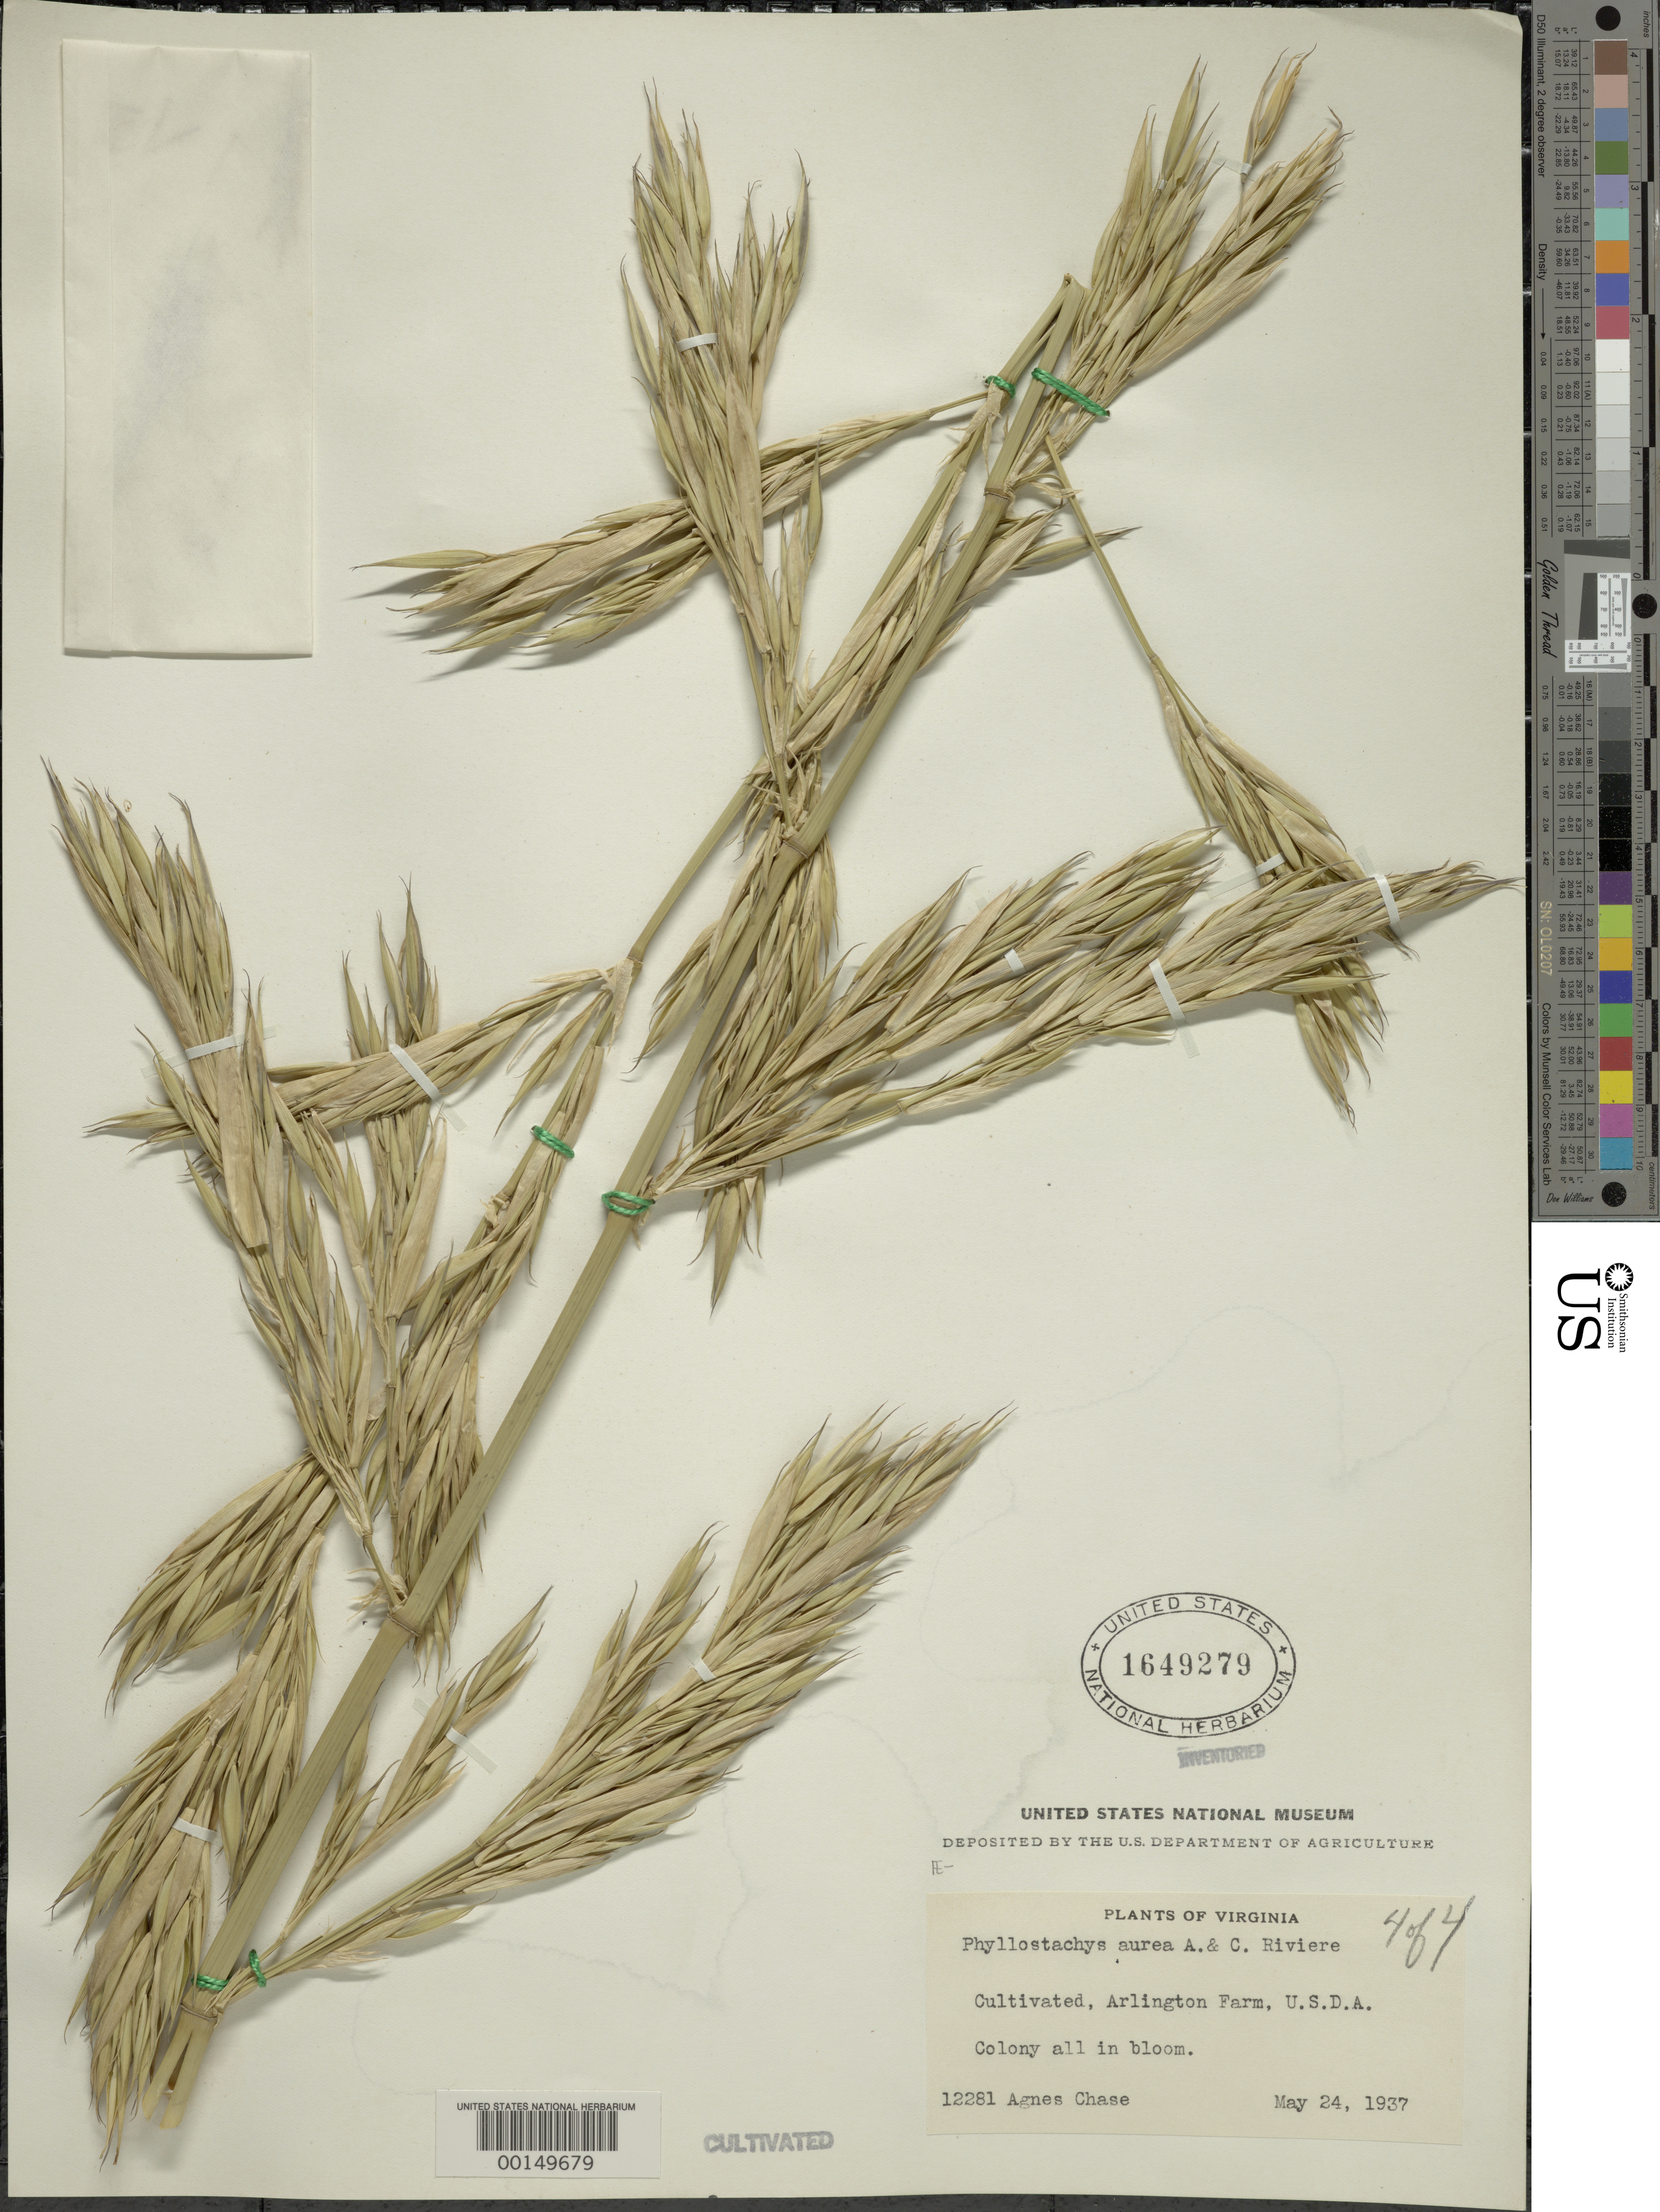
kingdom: Plantae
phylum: Tracheophyta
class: Liliopsida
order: Poales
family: Poaceae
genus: Phyllostachys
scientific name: Phyllostachys aurea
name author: Rivière & C. Rivière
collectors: A. Chase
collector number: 12281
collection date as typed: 24 May 1937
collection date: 1937-05-24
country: United States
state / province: Virginia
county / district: Arlington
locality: Usda arlington farm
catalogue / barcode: US 1649279